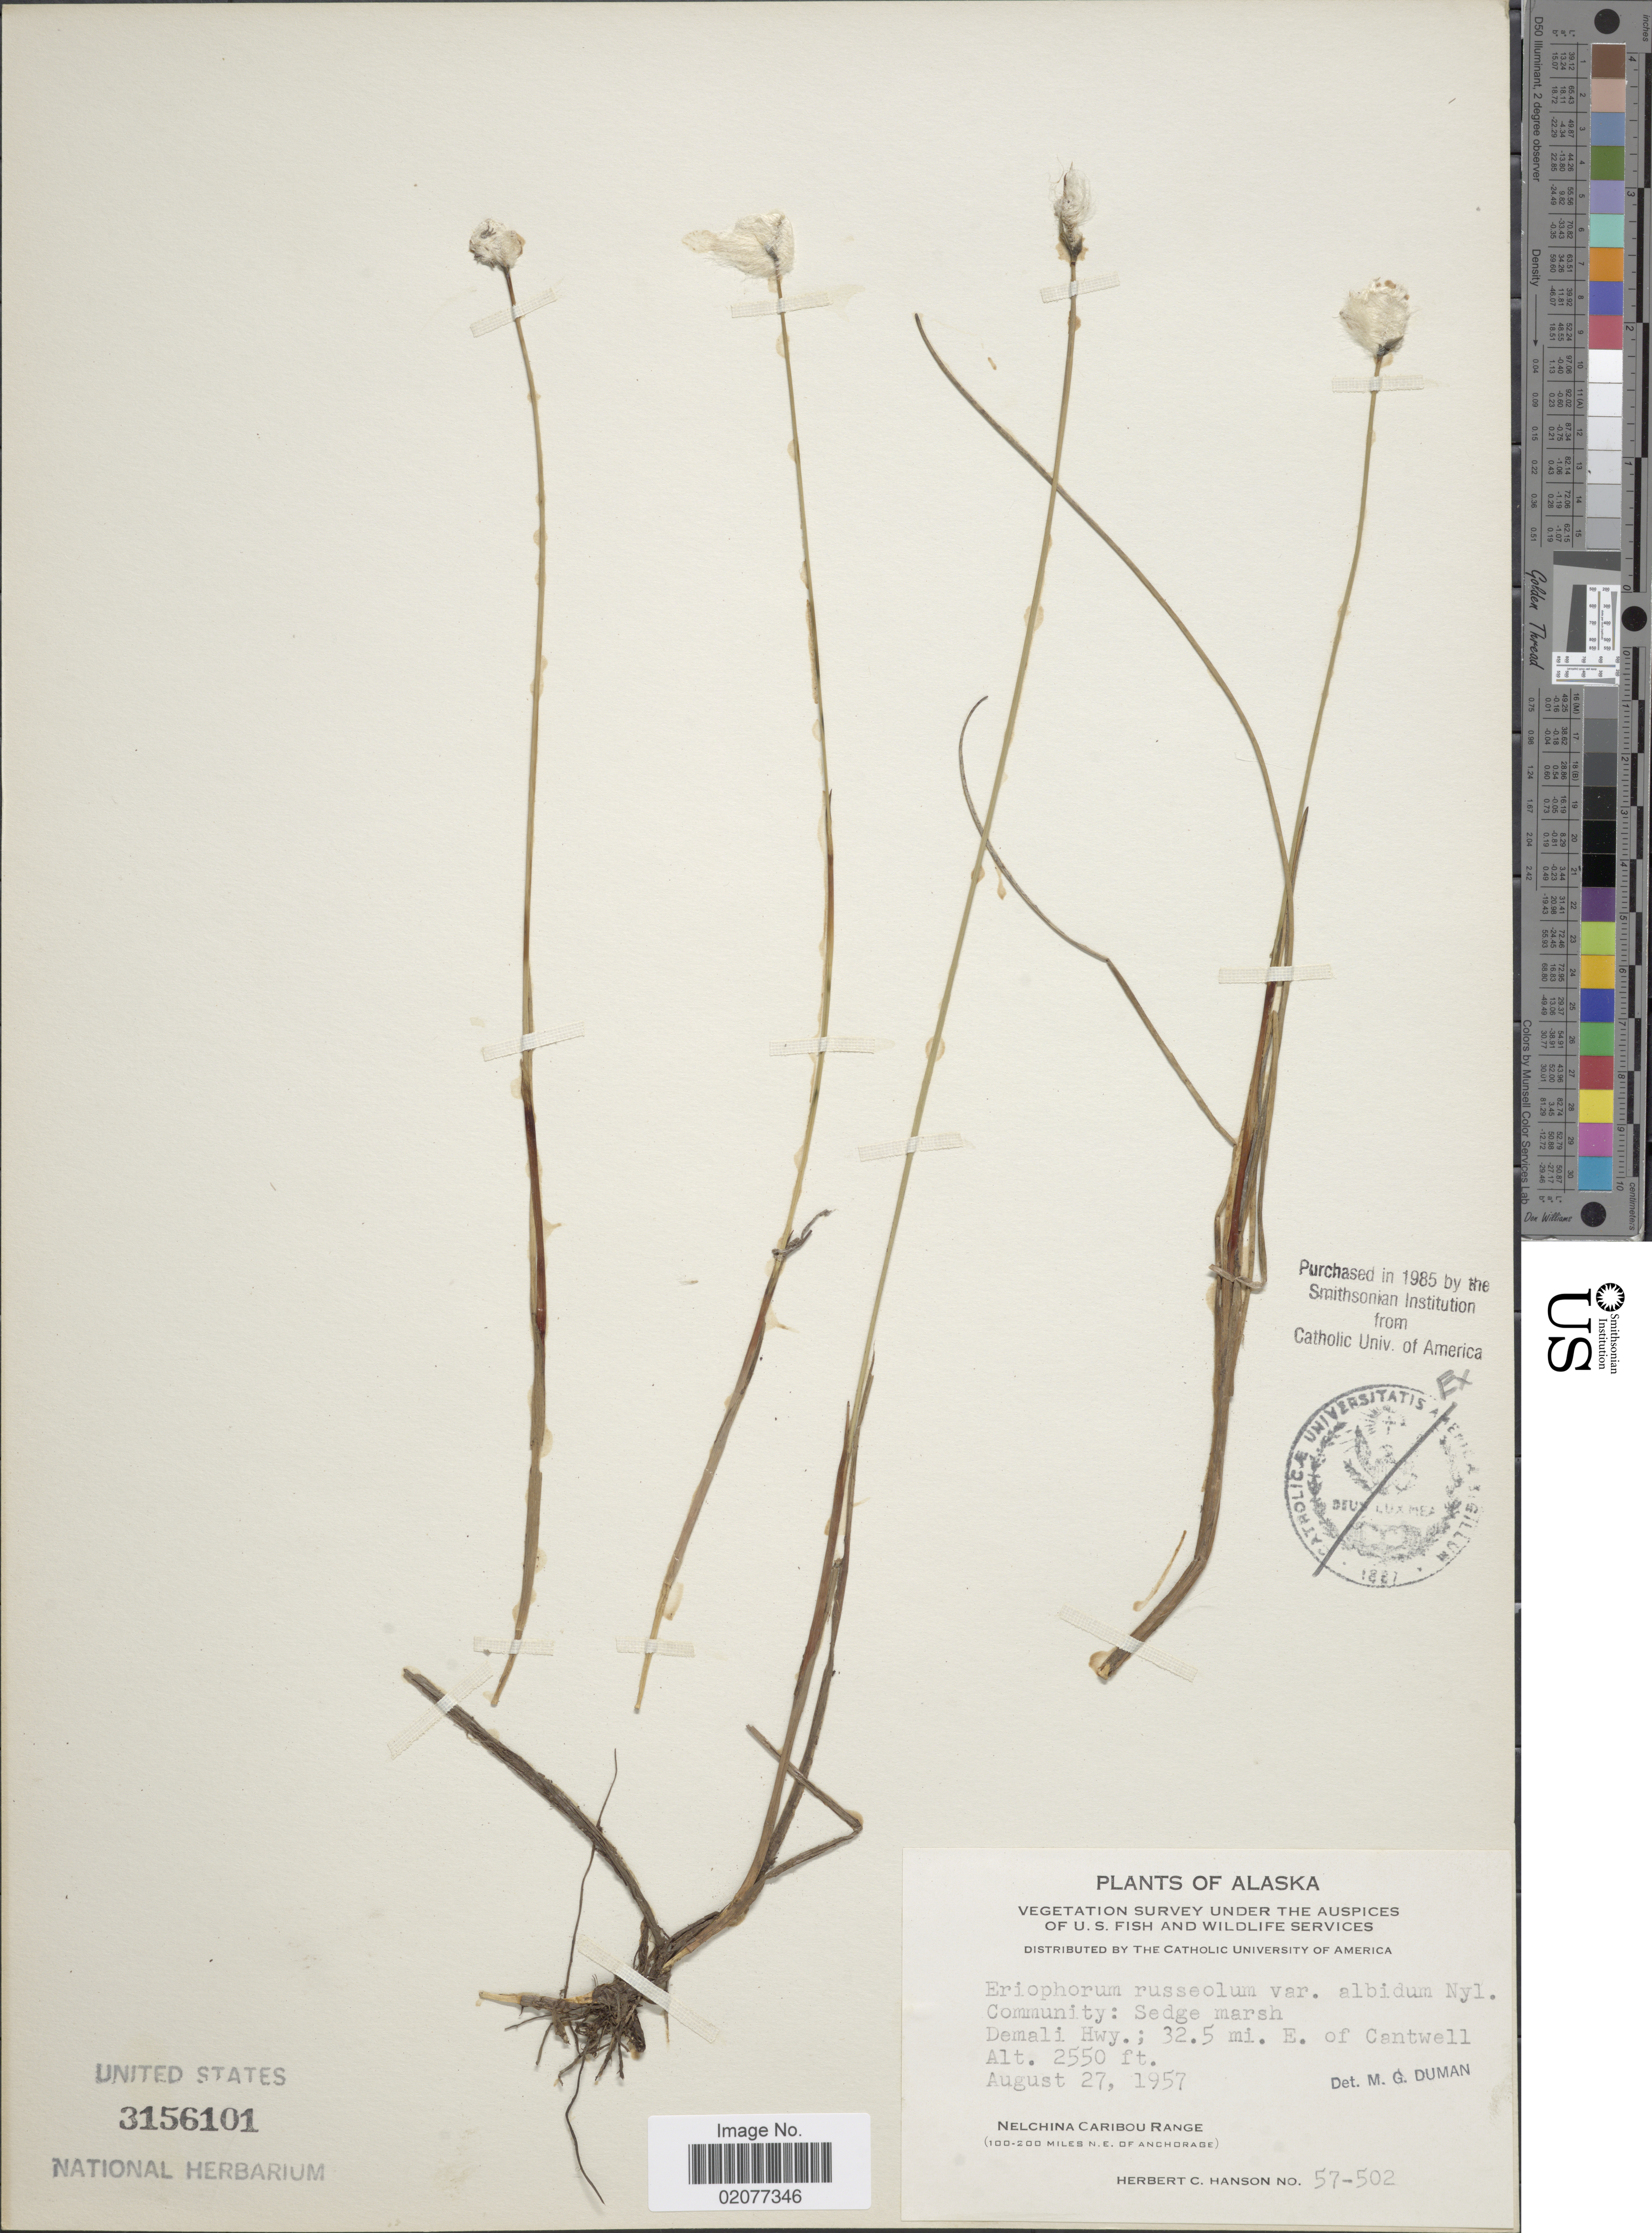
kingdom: Plantae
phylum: Tracheophyta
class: Liliopsida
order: Poales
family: Cyperaceae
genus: Eriophorum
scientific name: Eriophorum chamissonis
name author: C.A. Mey.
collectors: H. Hanson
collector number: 57-502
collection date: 1957-08-27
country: United States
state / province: Alaska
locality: Demali Hwy; 32.5 mi E.of Cantwell. Nelchina Caribou Range, (100-200 miles N.E. of Anchorage).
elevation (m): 777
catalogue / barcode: US 3156101